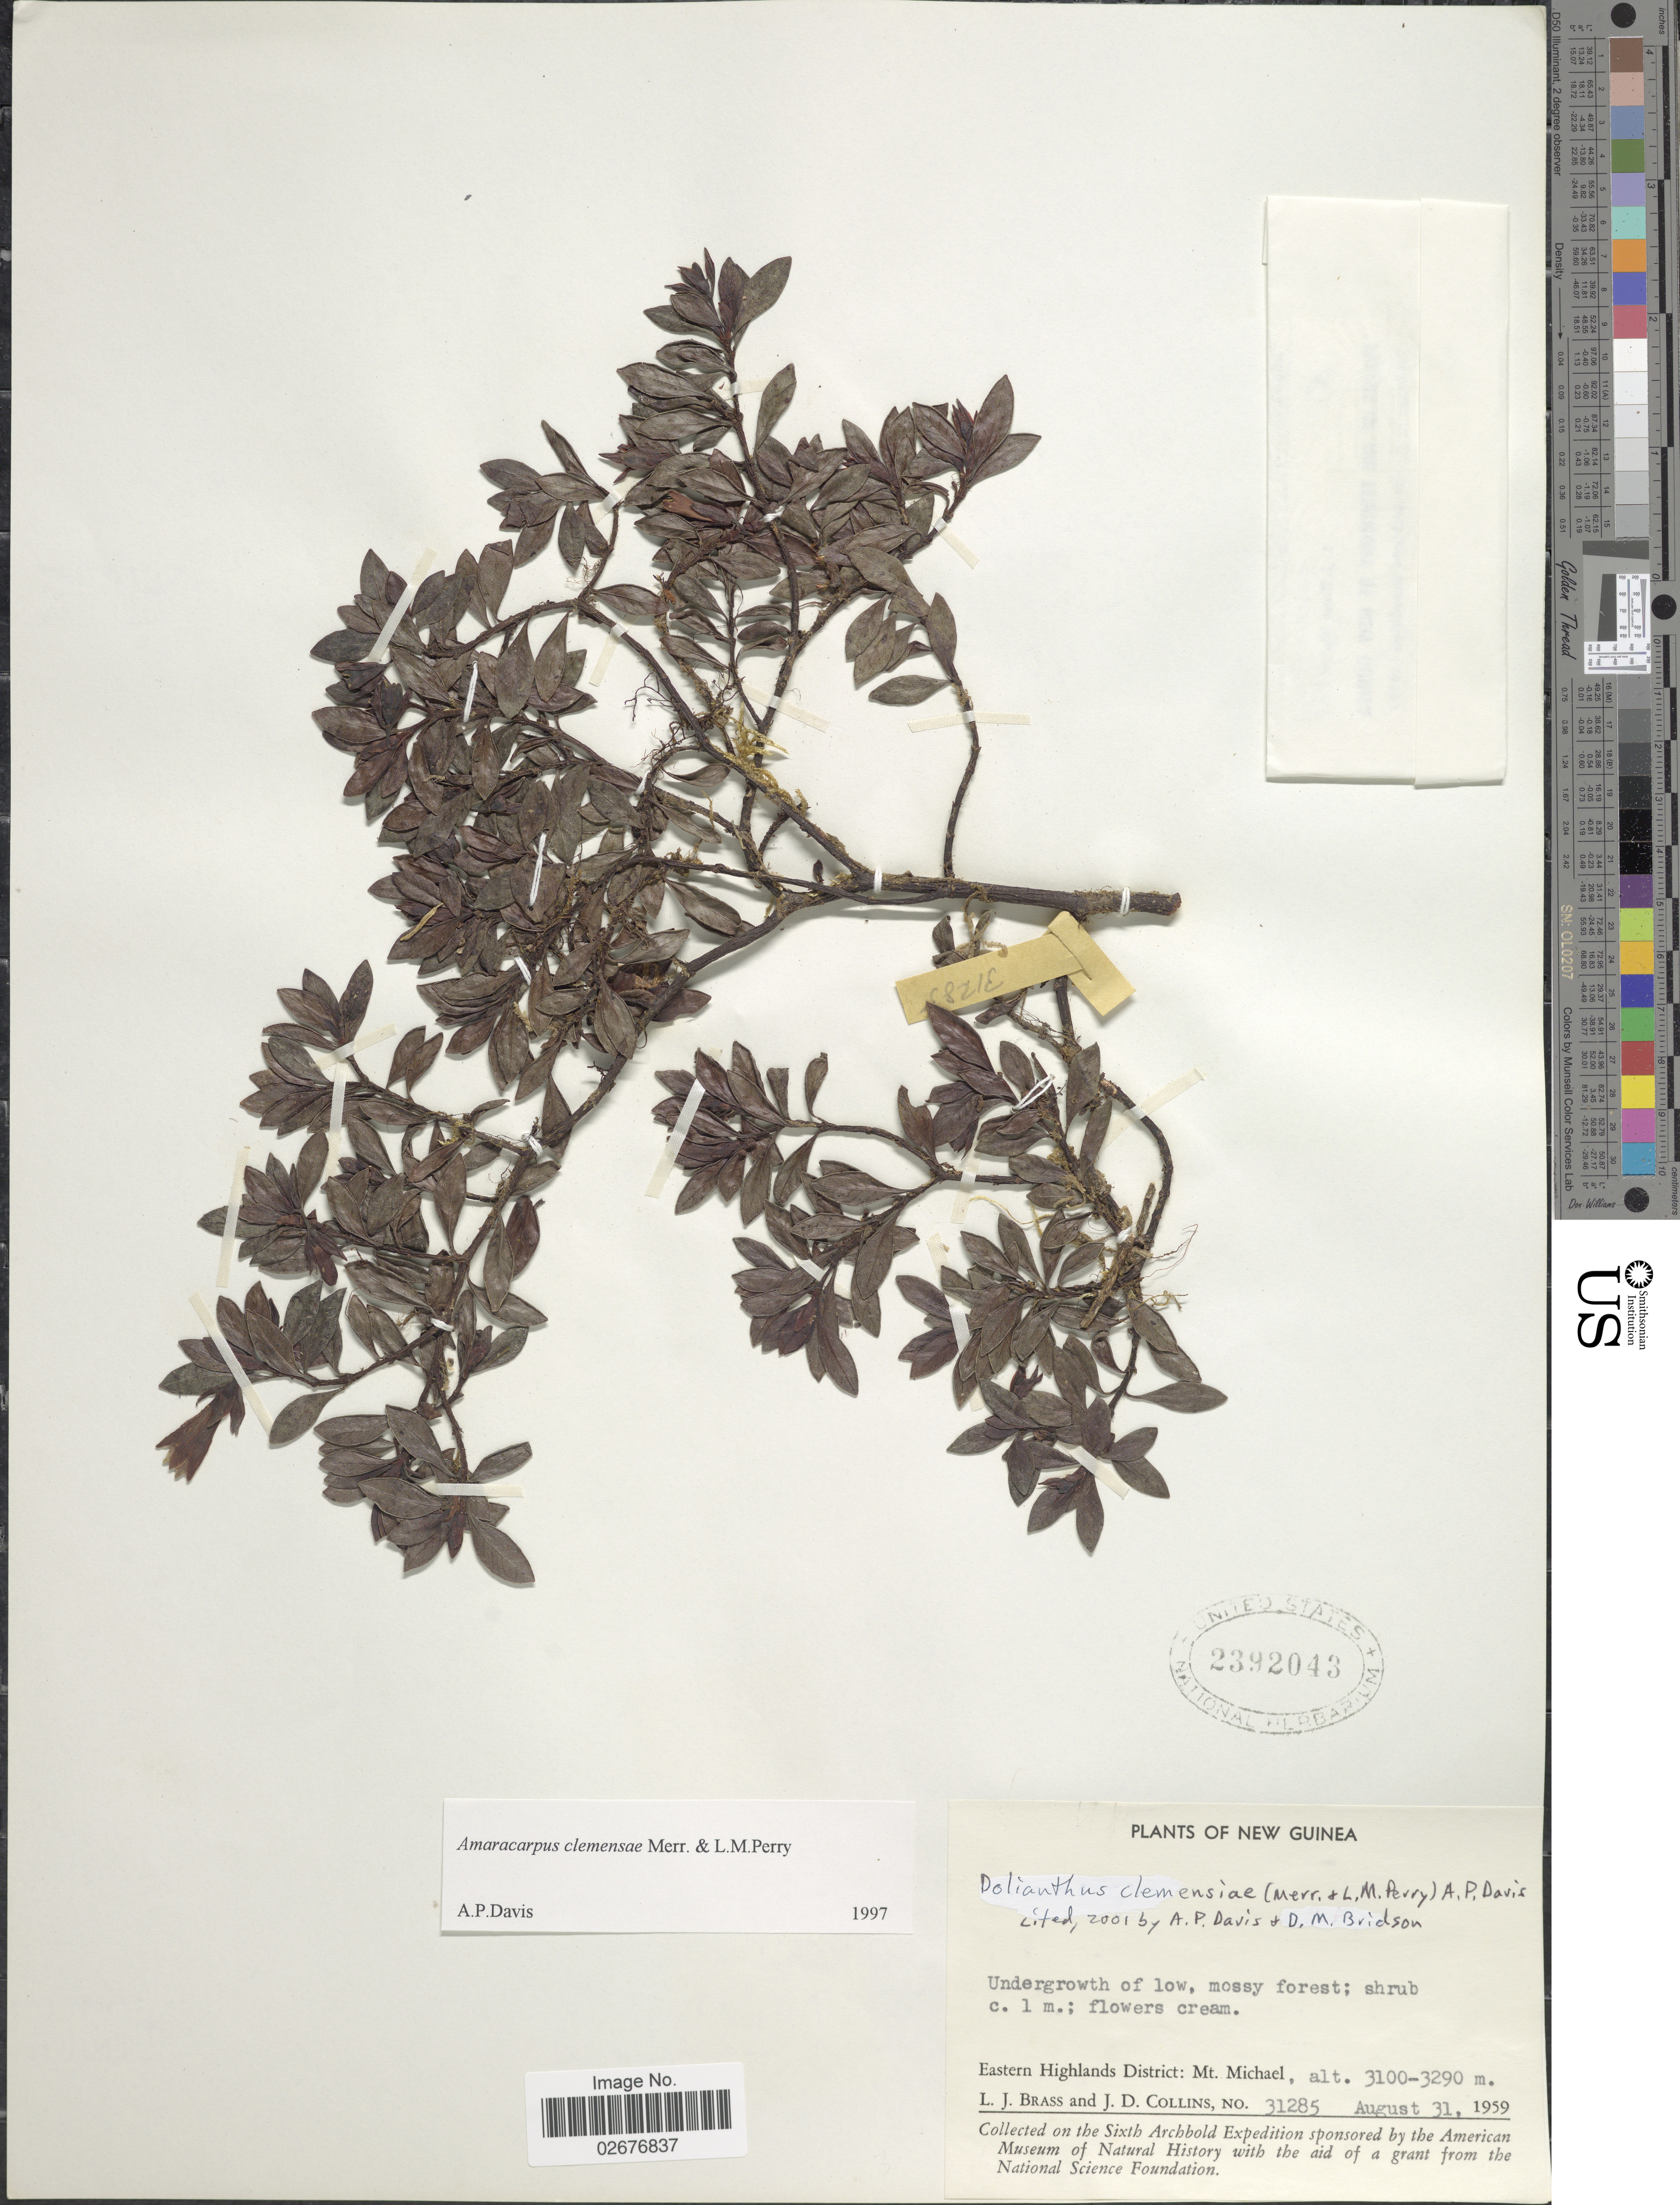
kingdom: Plantae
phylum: Tracheophyta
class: Magnoliopsida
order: Gentianales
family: Rubiaceae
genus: Dolianthus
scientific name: Dolianthus clemensiae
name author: (Merr.) A.P. Davis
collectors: L. J. Brass & J. Collins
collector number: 31285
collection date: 1959-08-31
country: Papua New Guinea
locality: New Guinea, Eastern Highlands District: Mt. Michael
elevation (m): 3100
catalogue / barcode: US 2392043